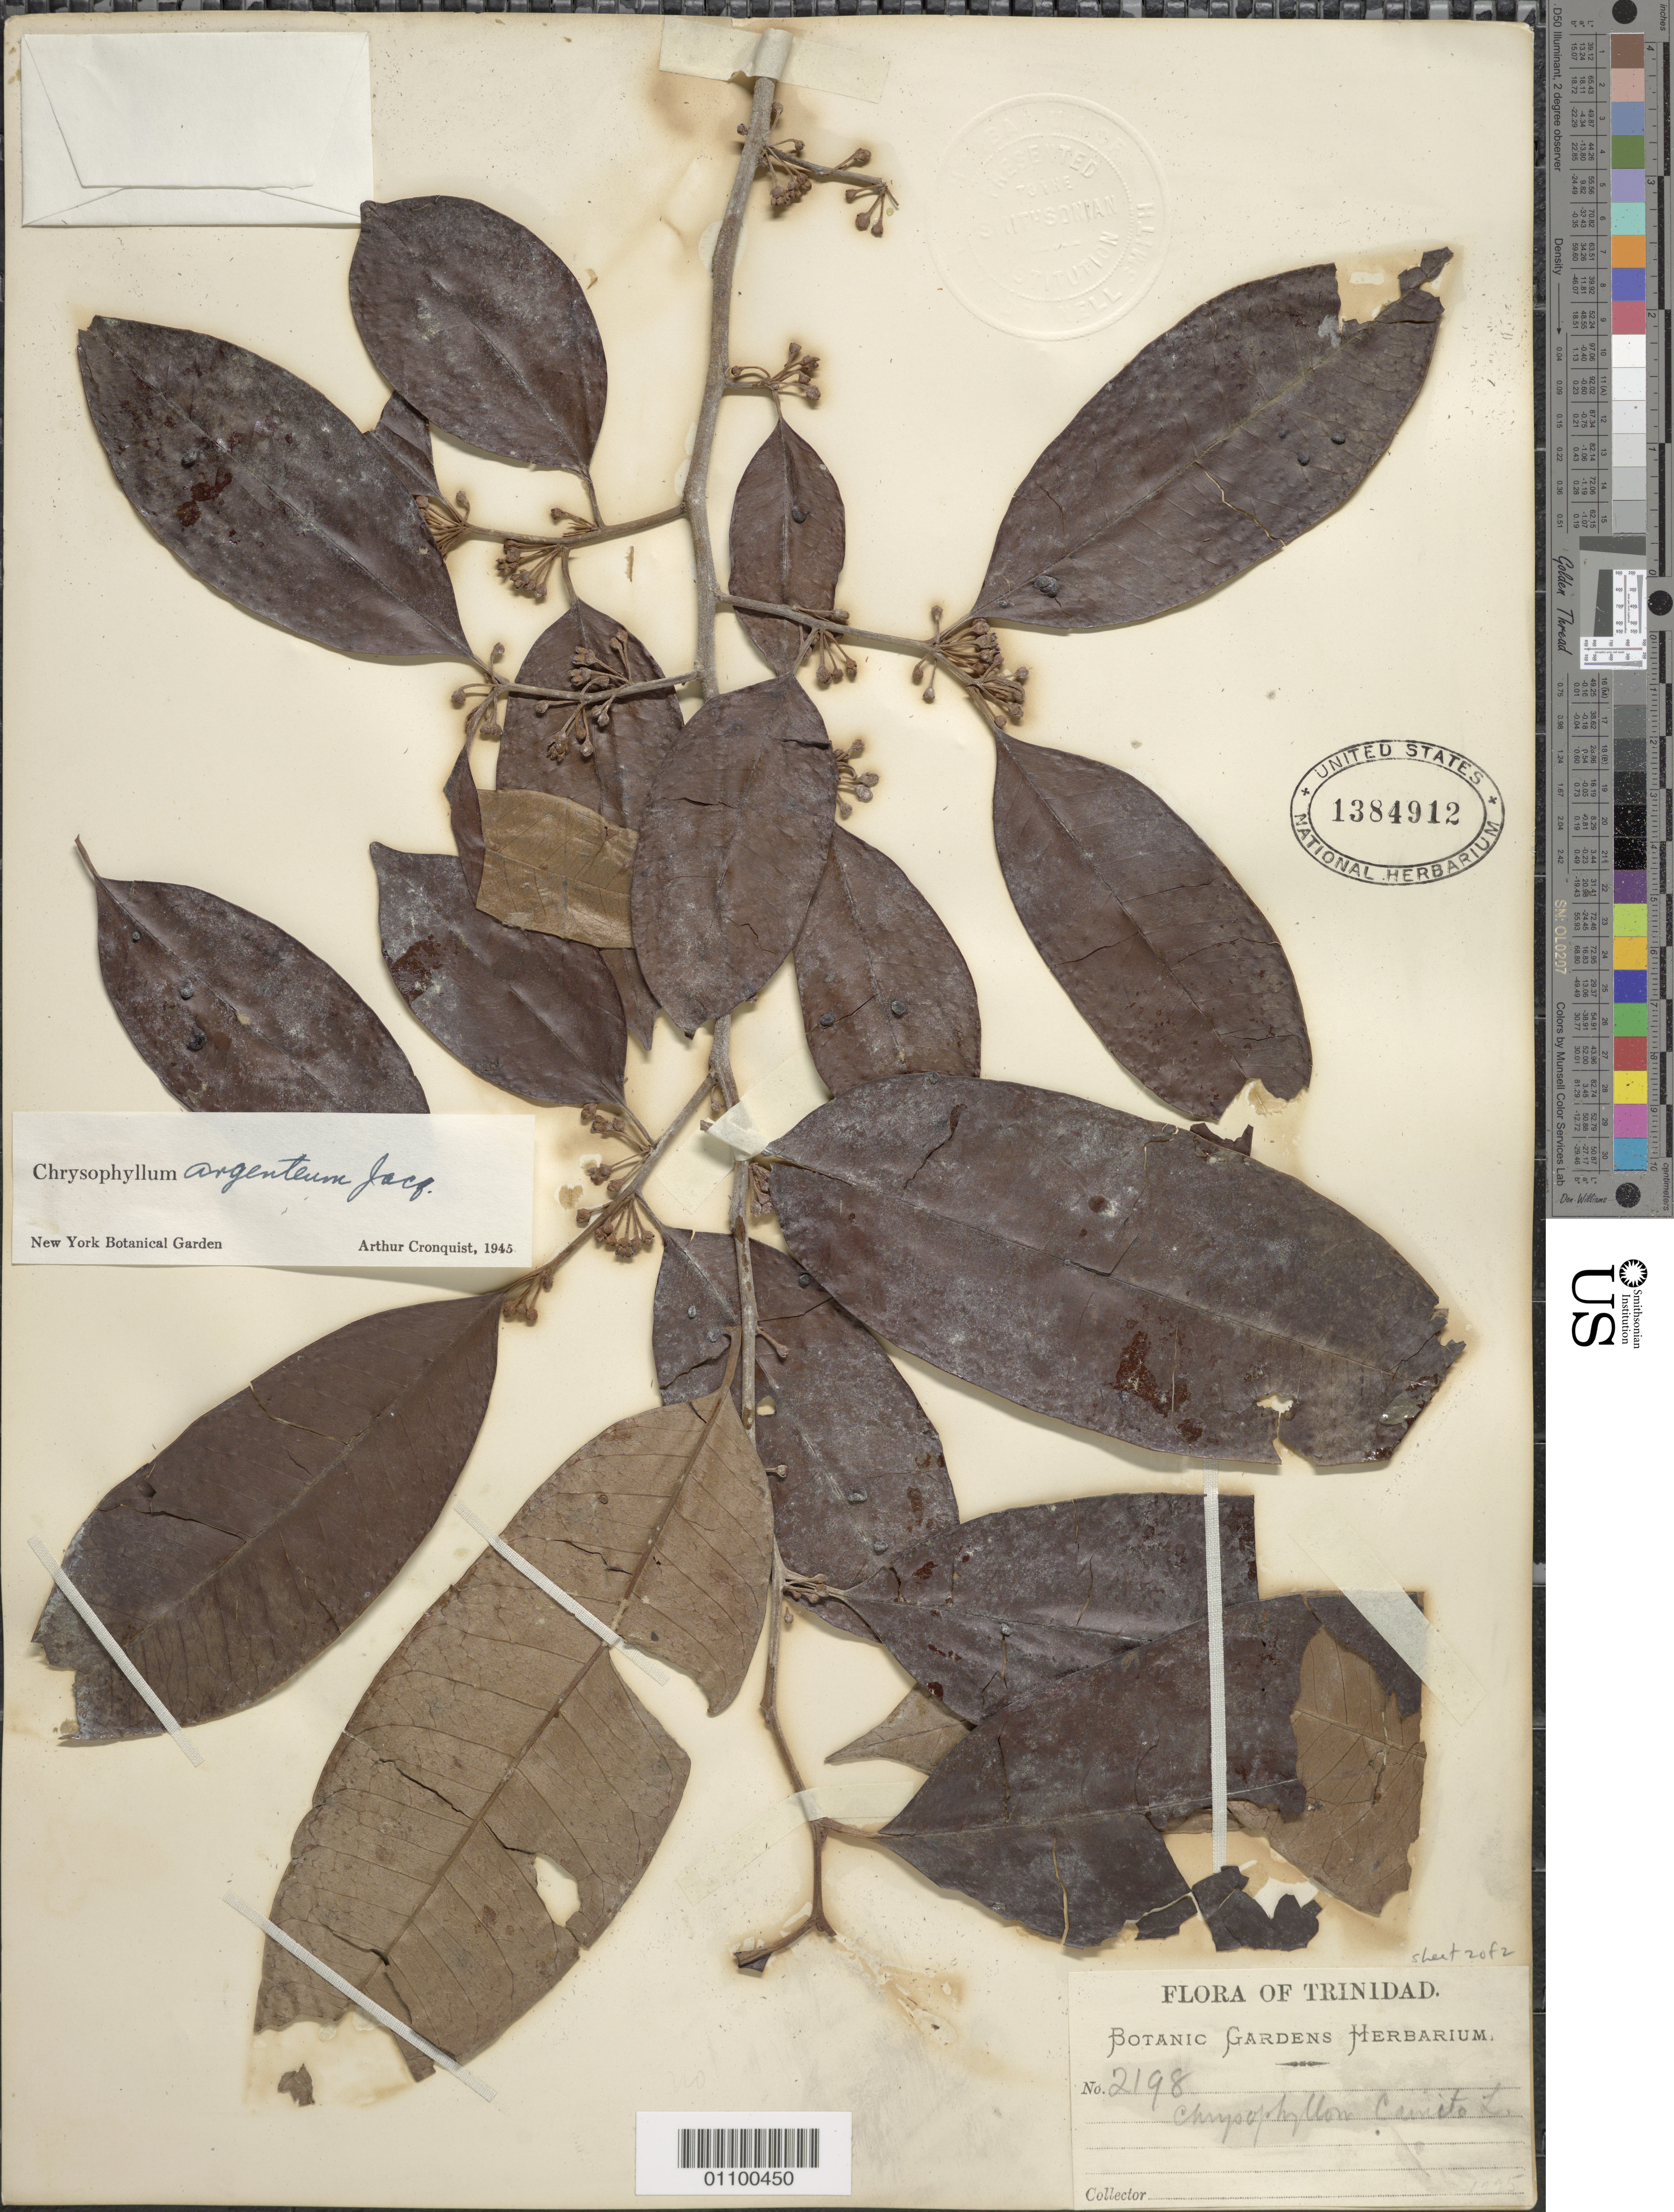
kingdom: Plantae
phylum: Tracheophyta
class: Magnoliopsida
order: Ericales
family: Sapotaceae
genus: Chrysophyllum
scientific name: Chrysophyllum argenteum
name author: Jacq.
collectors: Botanic Gardens Herbarium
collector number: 2198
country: Trinidad and Tobago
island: Trinidad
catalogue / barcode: US 1384912